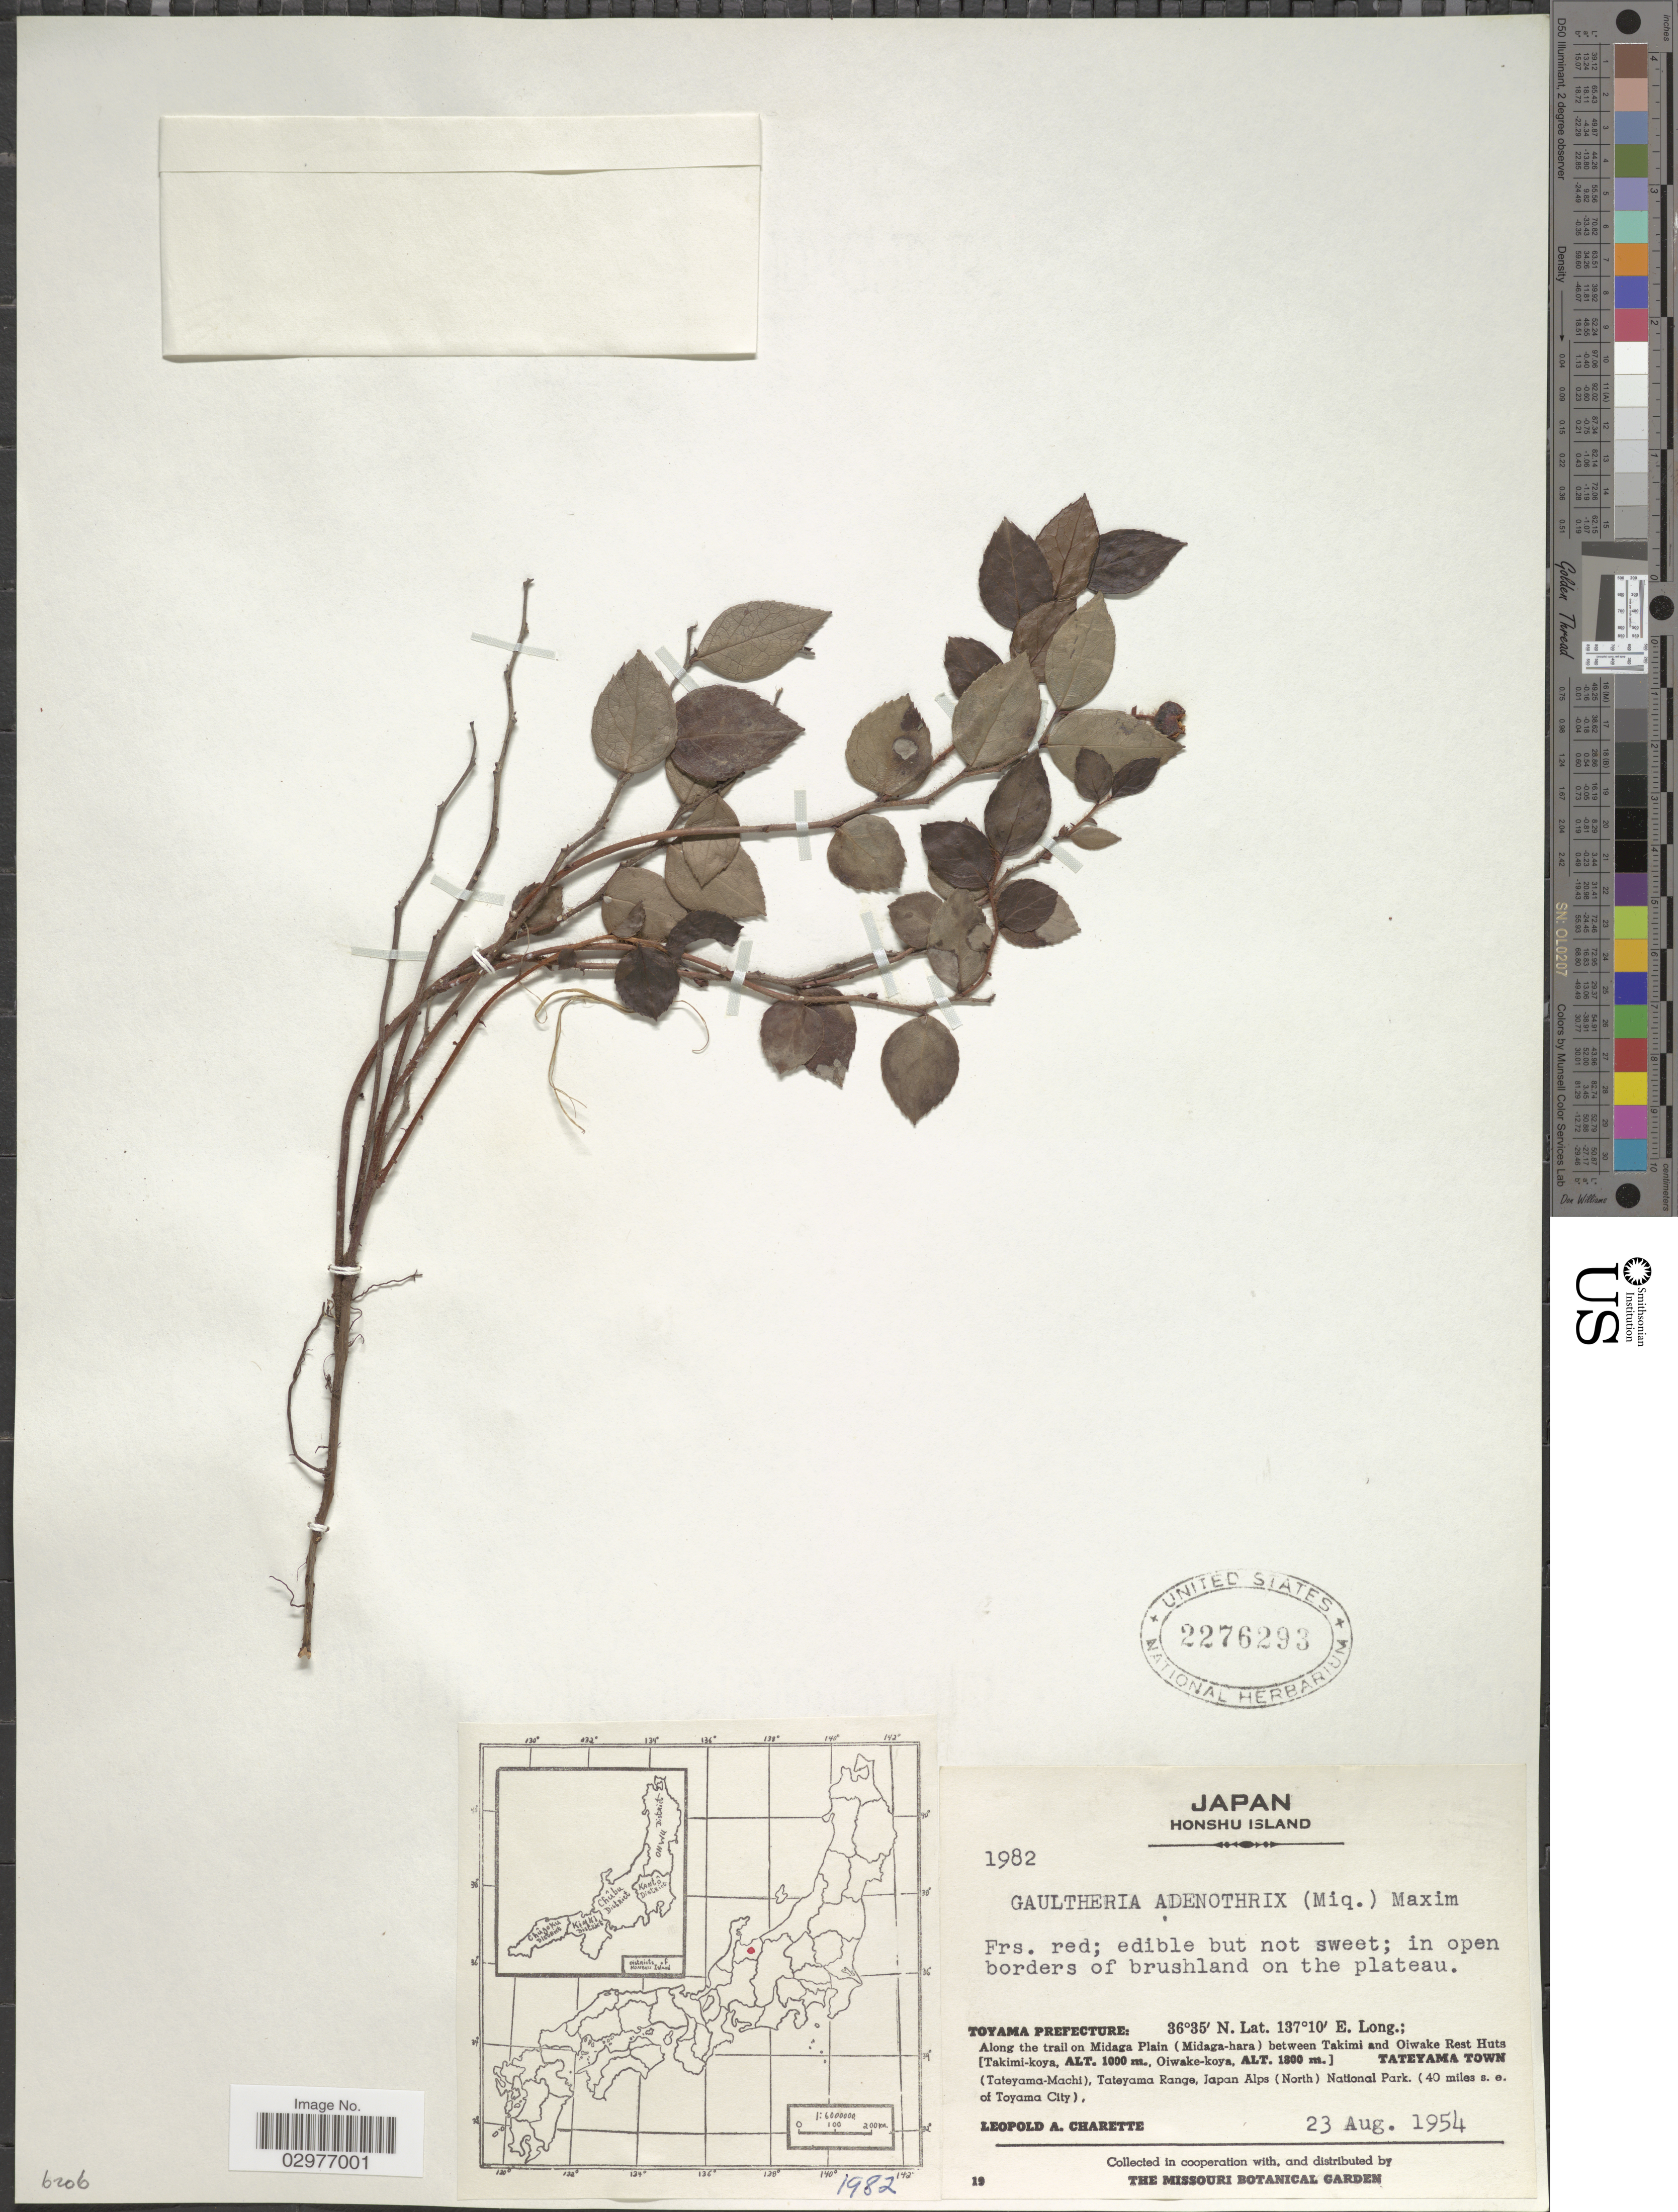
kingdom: Plantae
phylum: Tracheophyta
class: Magnoliopsida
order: Ericales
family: Ericaceae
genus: Gaultheria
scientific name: Gaultheria adenothrix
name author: (Miq.) Maxim.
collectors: L. A. Charette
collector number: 1982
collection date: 1954-08-23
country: Japan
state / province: Toyama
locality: Honshu Island. Toyama Prefecture: Along the trail on Midaga Plain (Midaga-hara) between Takimi and Oiwake Rest Huts (Takimi-koya, Oiwake-koya.). Tateyama Town (Tateyama-Machi), Tateyama Range, Japan Alps (North) National Park. (40 miles s. e. of Toyama City).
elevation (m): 1000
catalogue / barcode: US 2276293